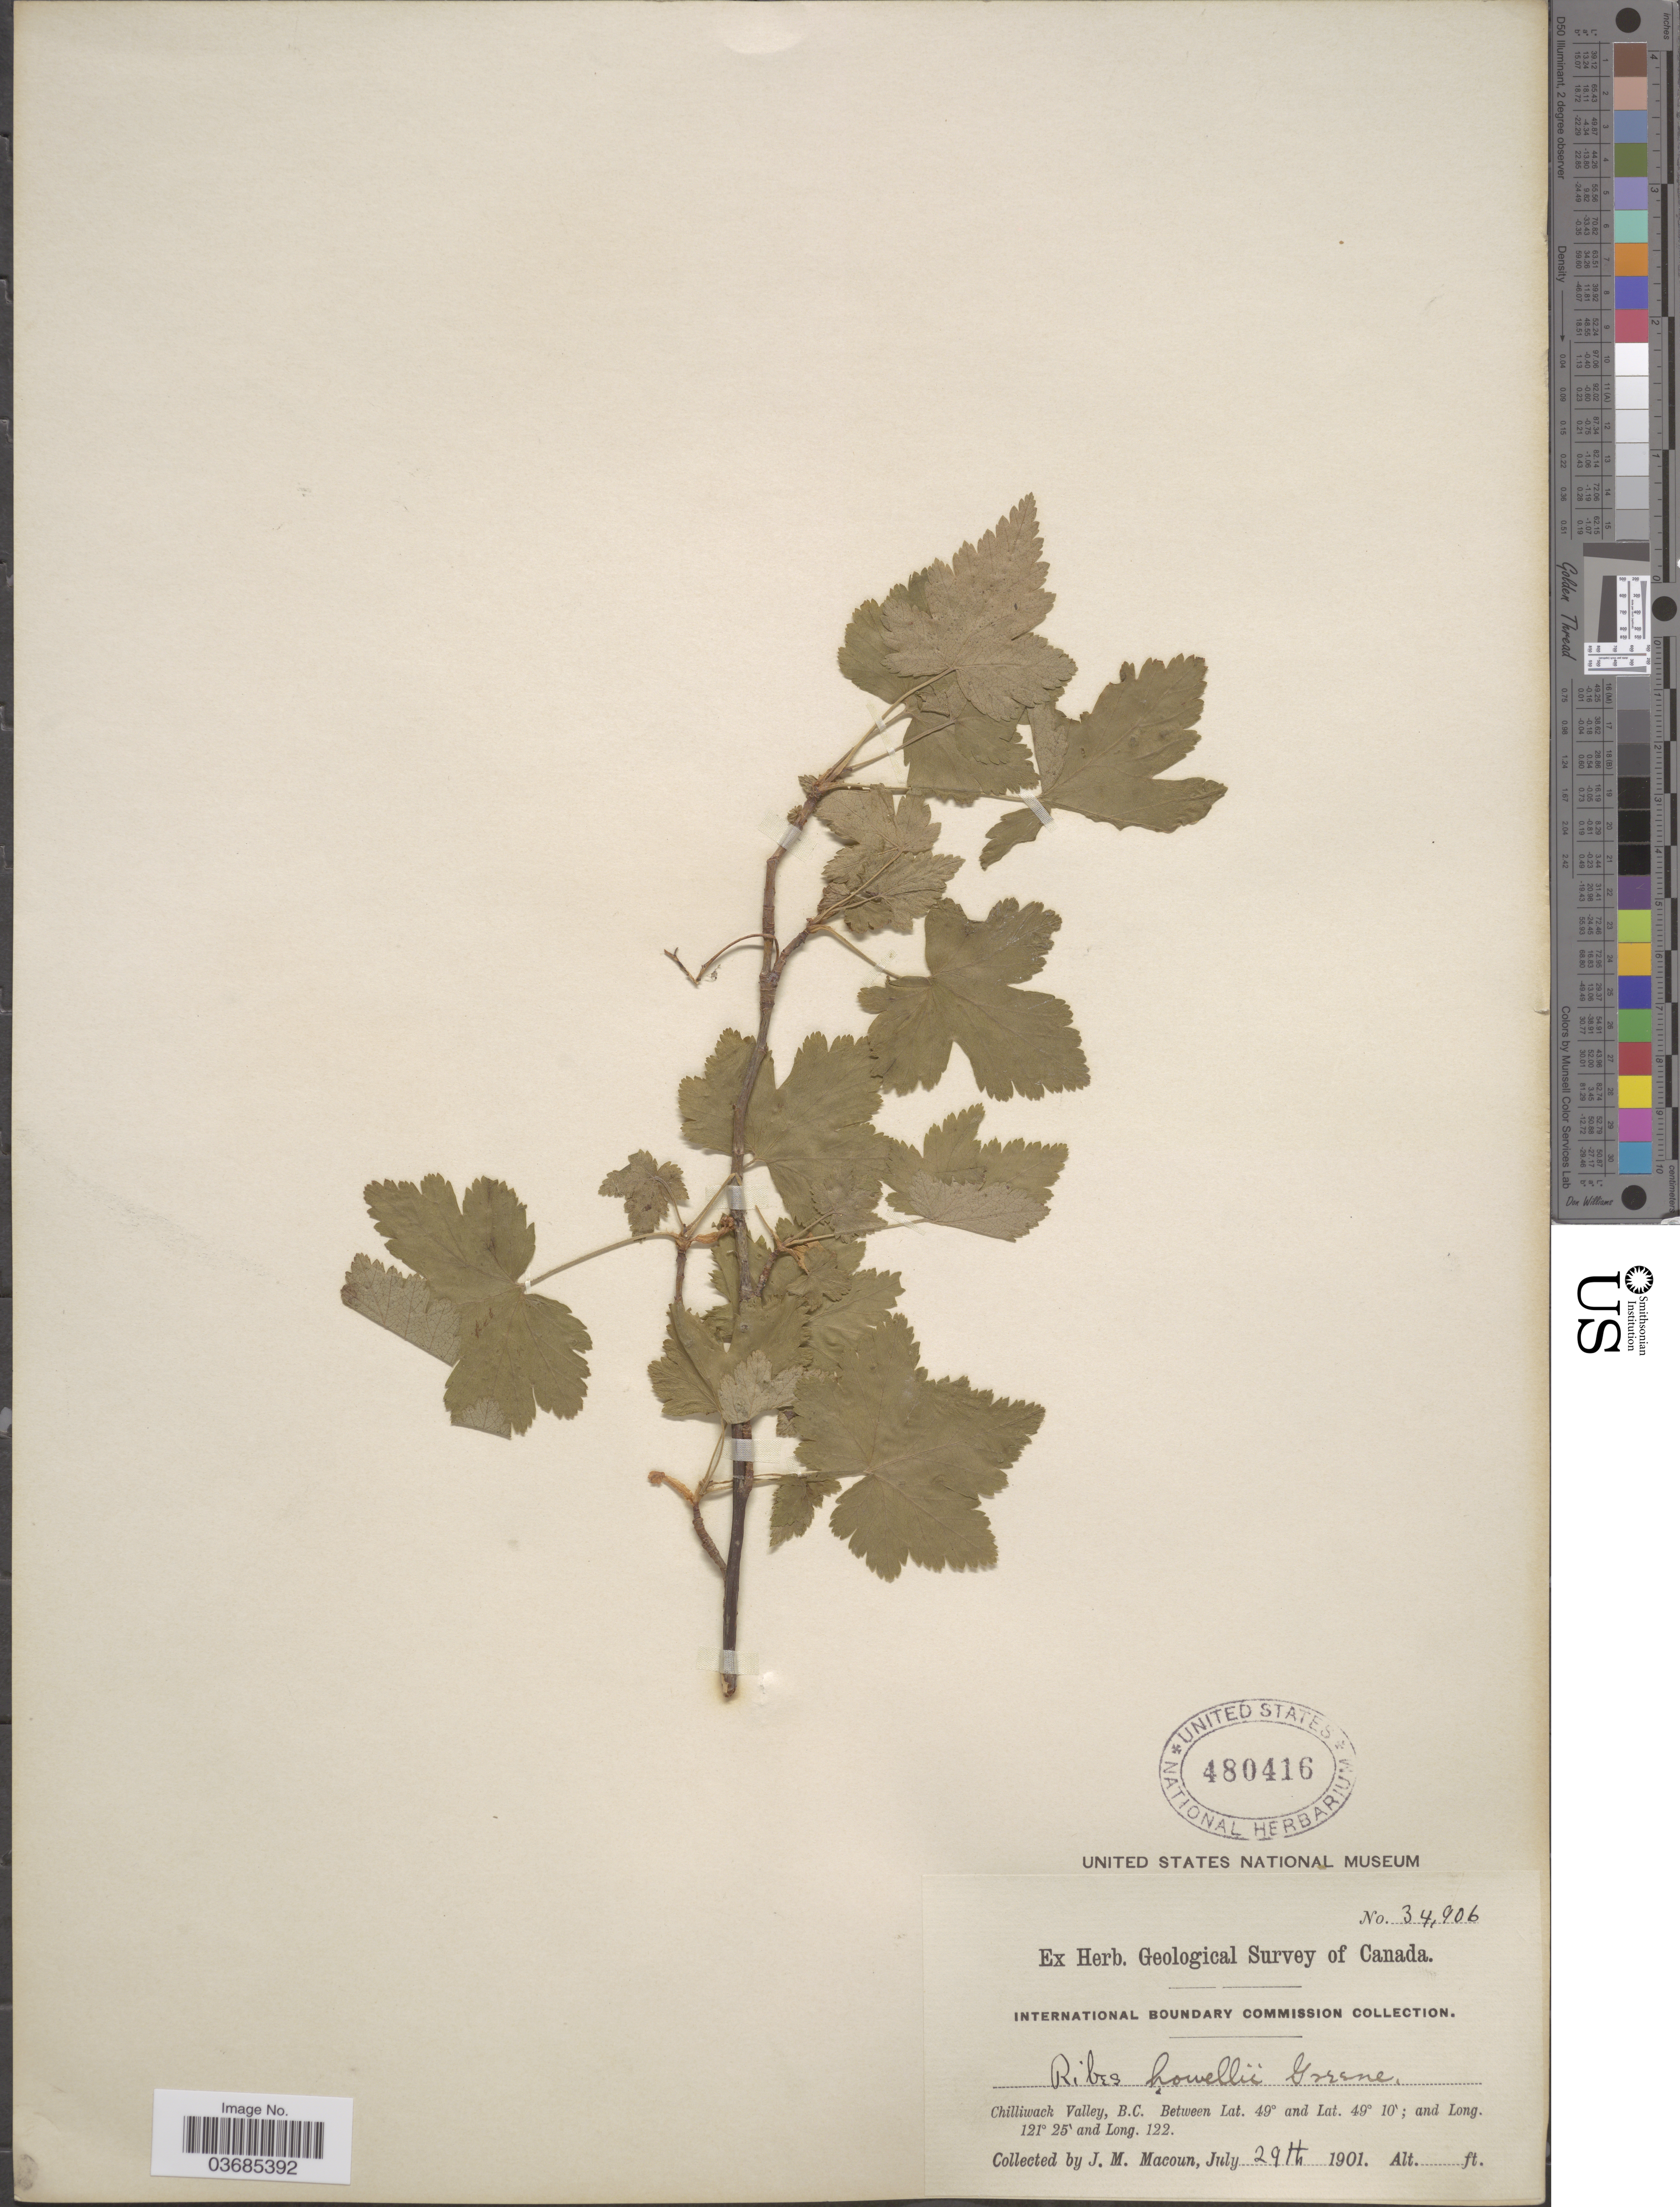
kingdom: Plantae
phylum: Tracheophyta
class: Magnoliopsida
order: Saxifragales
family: Grossulariaceae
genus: Ribes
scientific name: Ribes acerifolium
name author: Howell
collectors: J. M. Macoun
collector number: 34906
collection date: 1901-07-29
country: Canada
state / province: British Columbia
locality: Geological Survey of Canada. Chilliwack Valley, B.C.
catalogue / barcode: US 480416